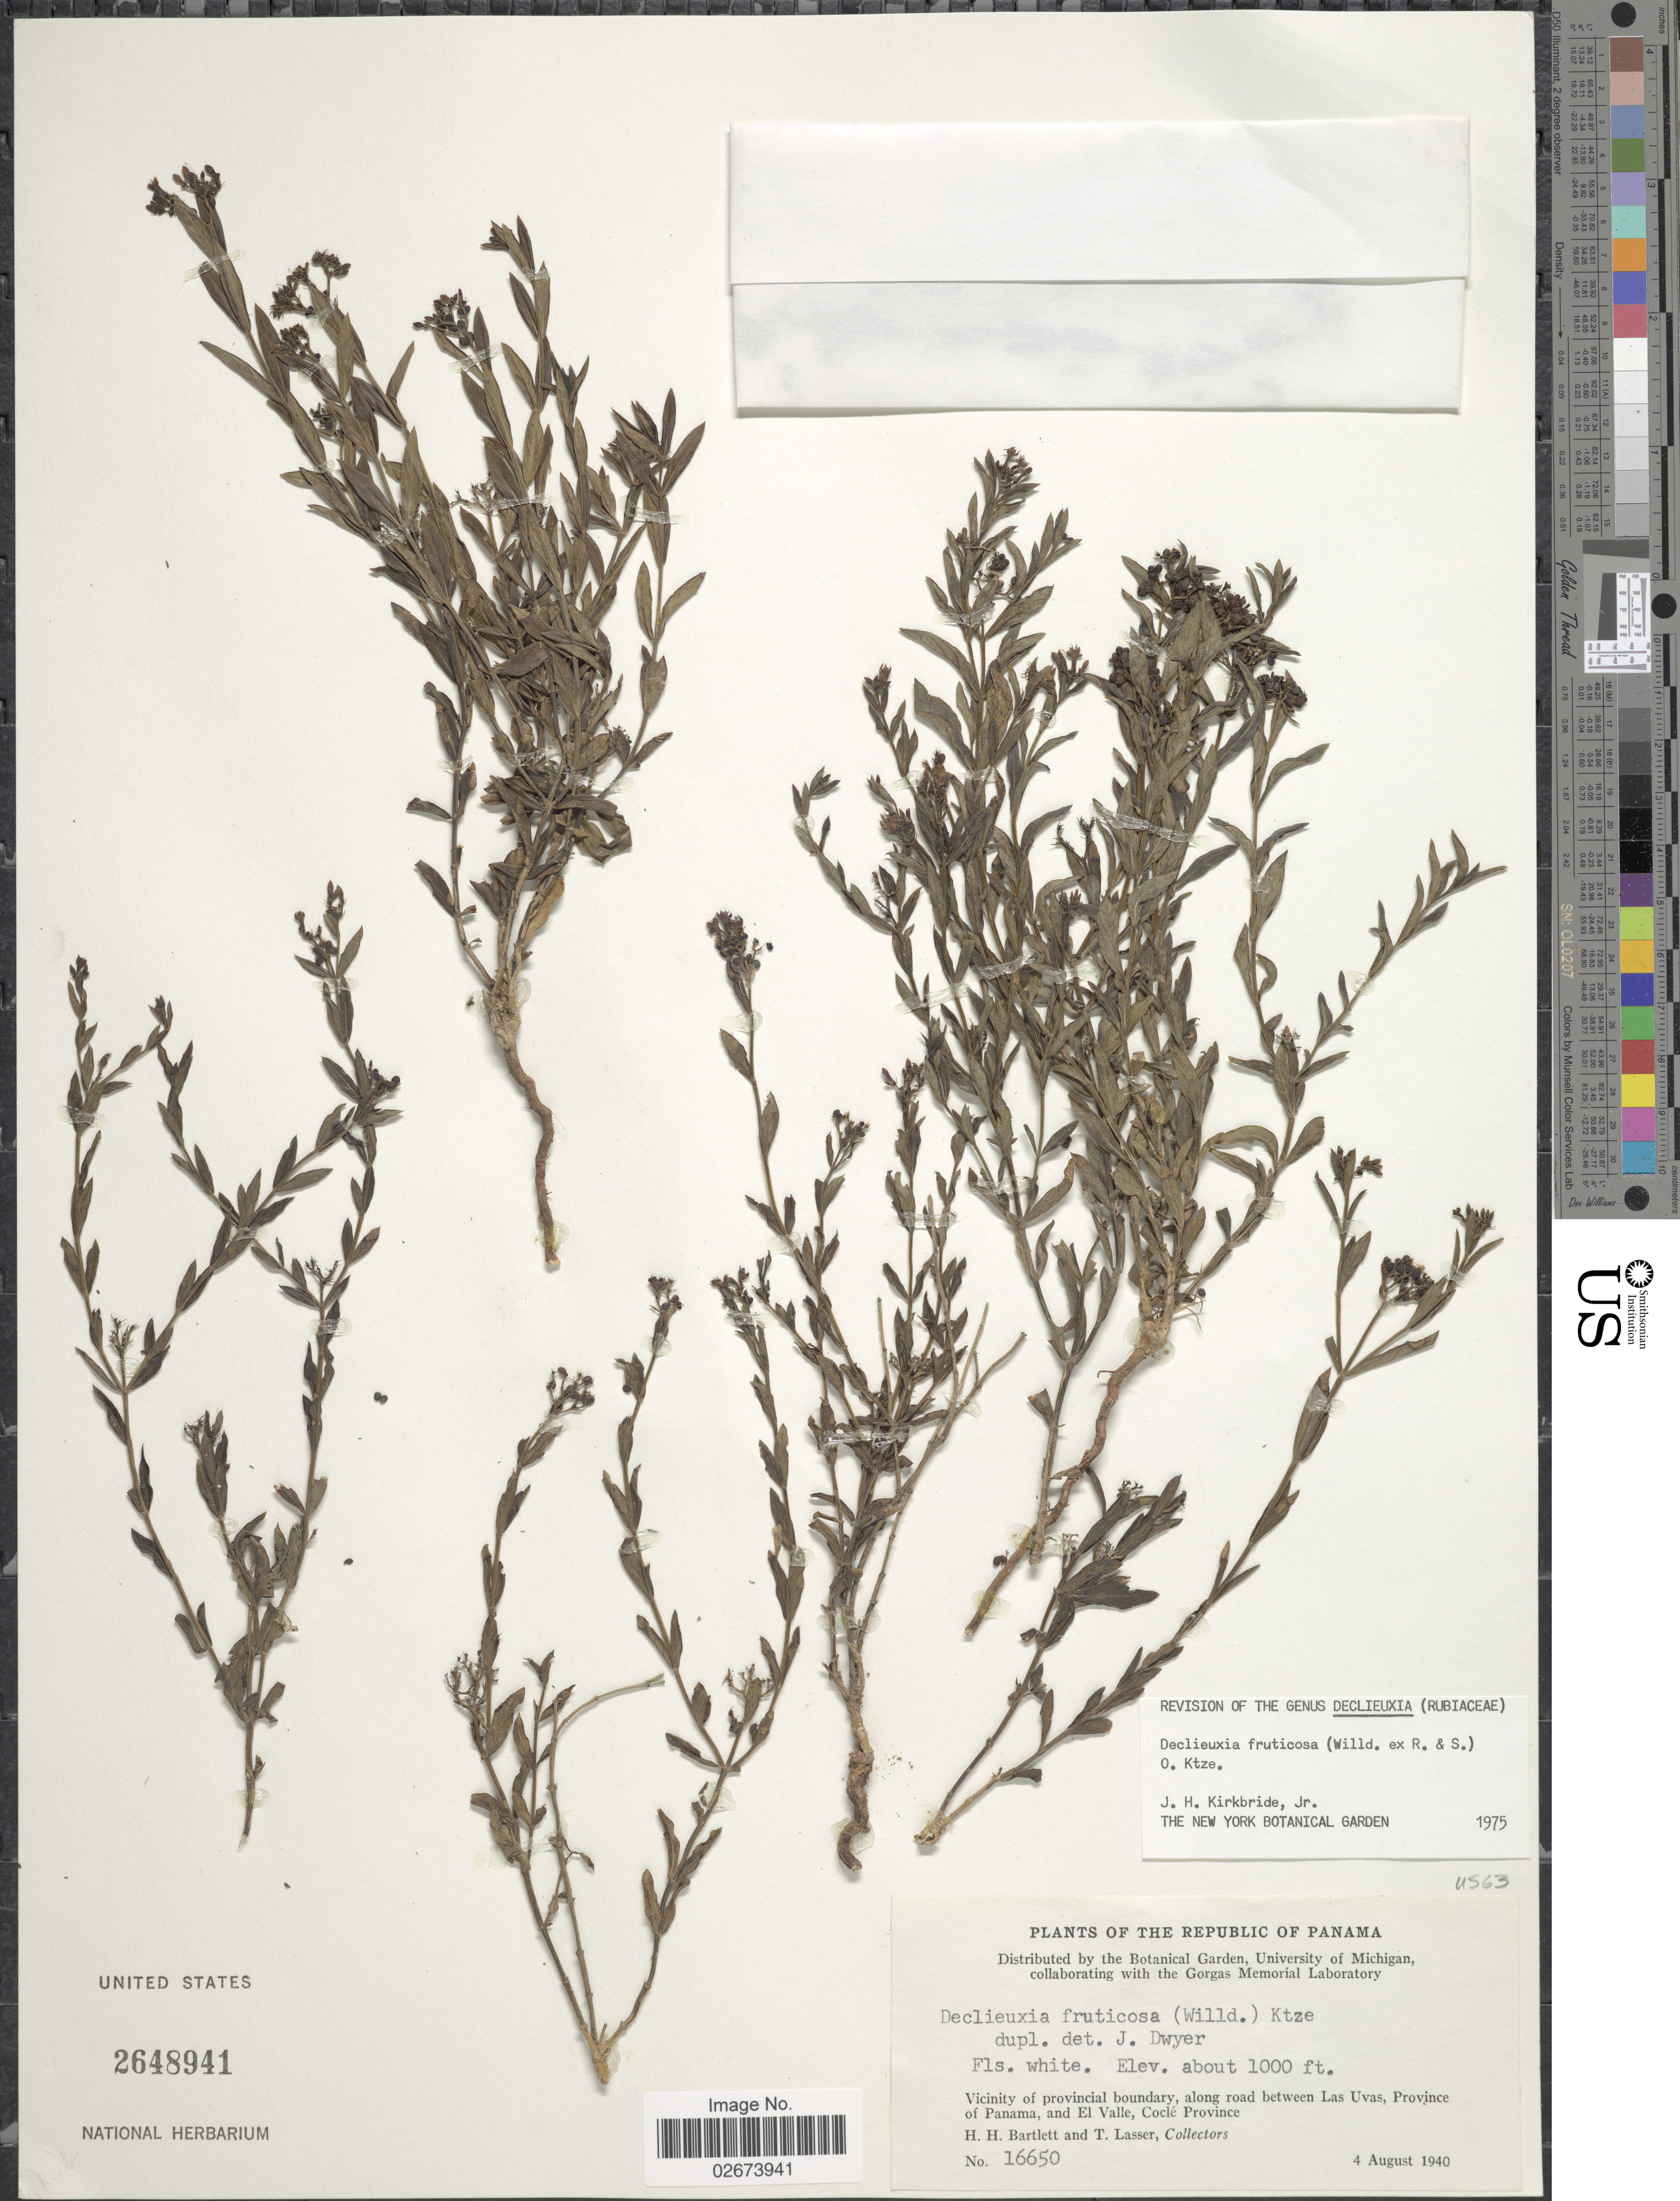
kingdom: Plantae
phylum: Tracheophyta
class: Magnoliopsida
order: Gentianales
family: Rubiaceae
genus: Declieuxia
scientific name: Declieuxia fruticosa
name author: (Willd. ex Roem. & Schult.) Kuntze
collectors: H. H. Bartlett & T. Lasser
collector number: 16650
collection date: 1940-08-04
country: Panama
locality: Republic of Panama. Vicinity of provincial boundary, along road between Las Uvas, Province of Panama, and El Valle, Coclé Province.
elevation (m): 305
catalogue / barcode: US 2648941